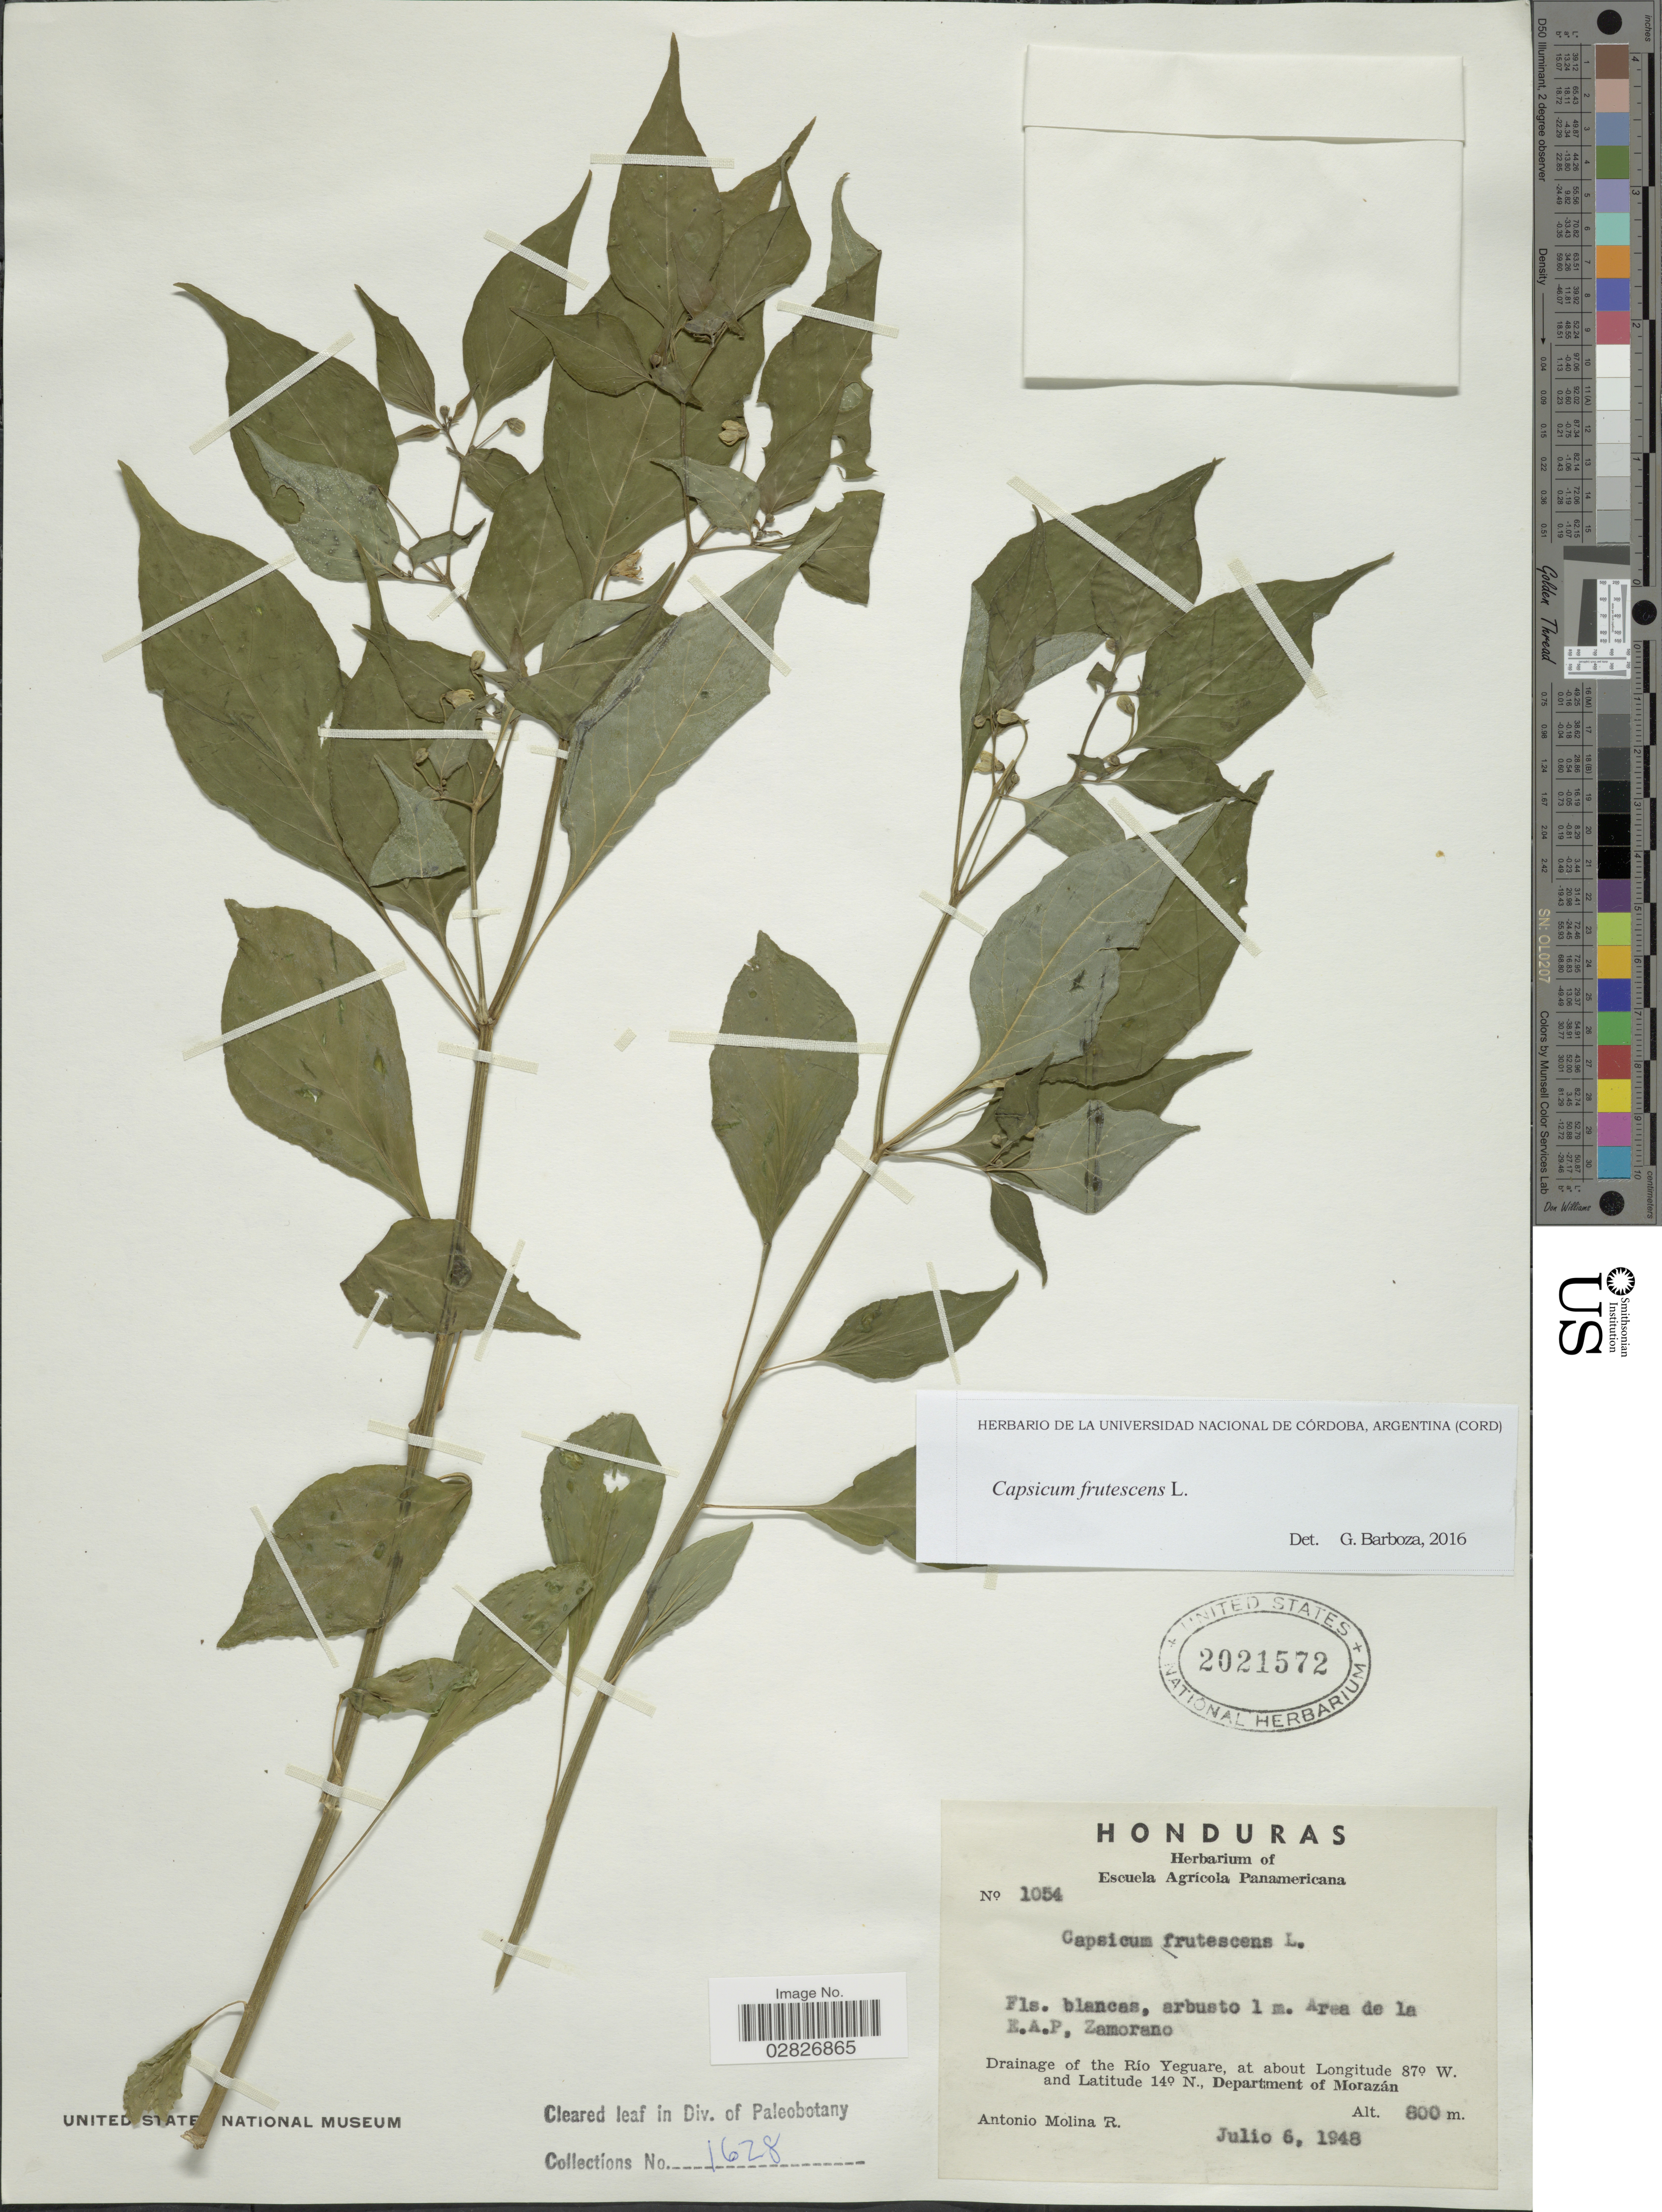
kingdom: Plantae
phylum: Tracheophyta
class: Magnoliopsida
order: Solanales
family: Solanaceae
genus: Capsicum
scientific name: Capsicum frutescens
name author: L.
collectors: A. Molina R.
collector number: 1054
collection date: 1948-07-06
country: Honduras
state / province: Fco. Morazán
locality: Area de la E.A.P., Zamorano, Drainage of the Río Yeguare, Department of Morazán.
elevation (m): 800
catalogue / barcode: US 2021572